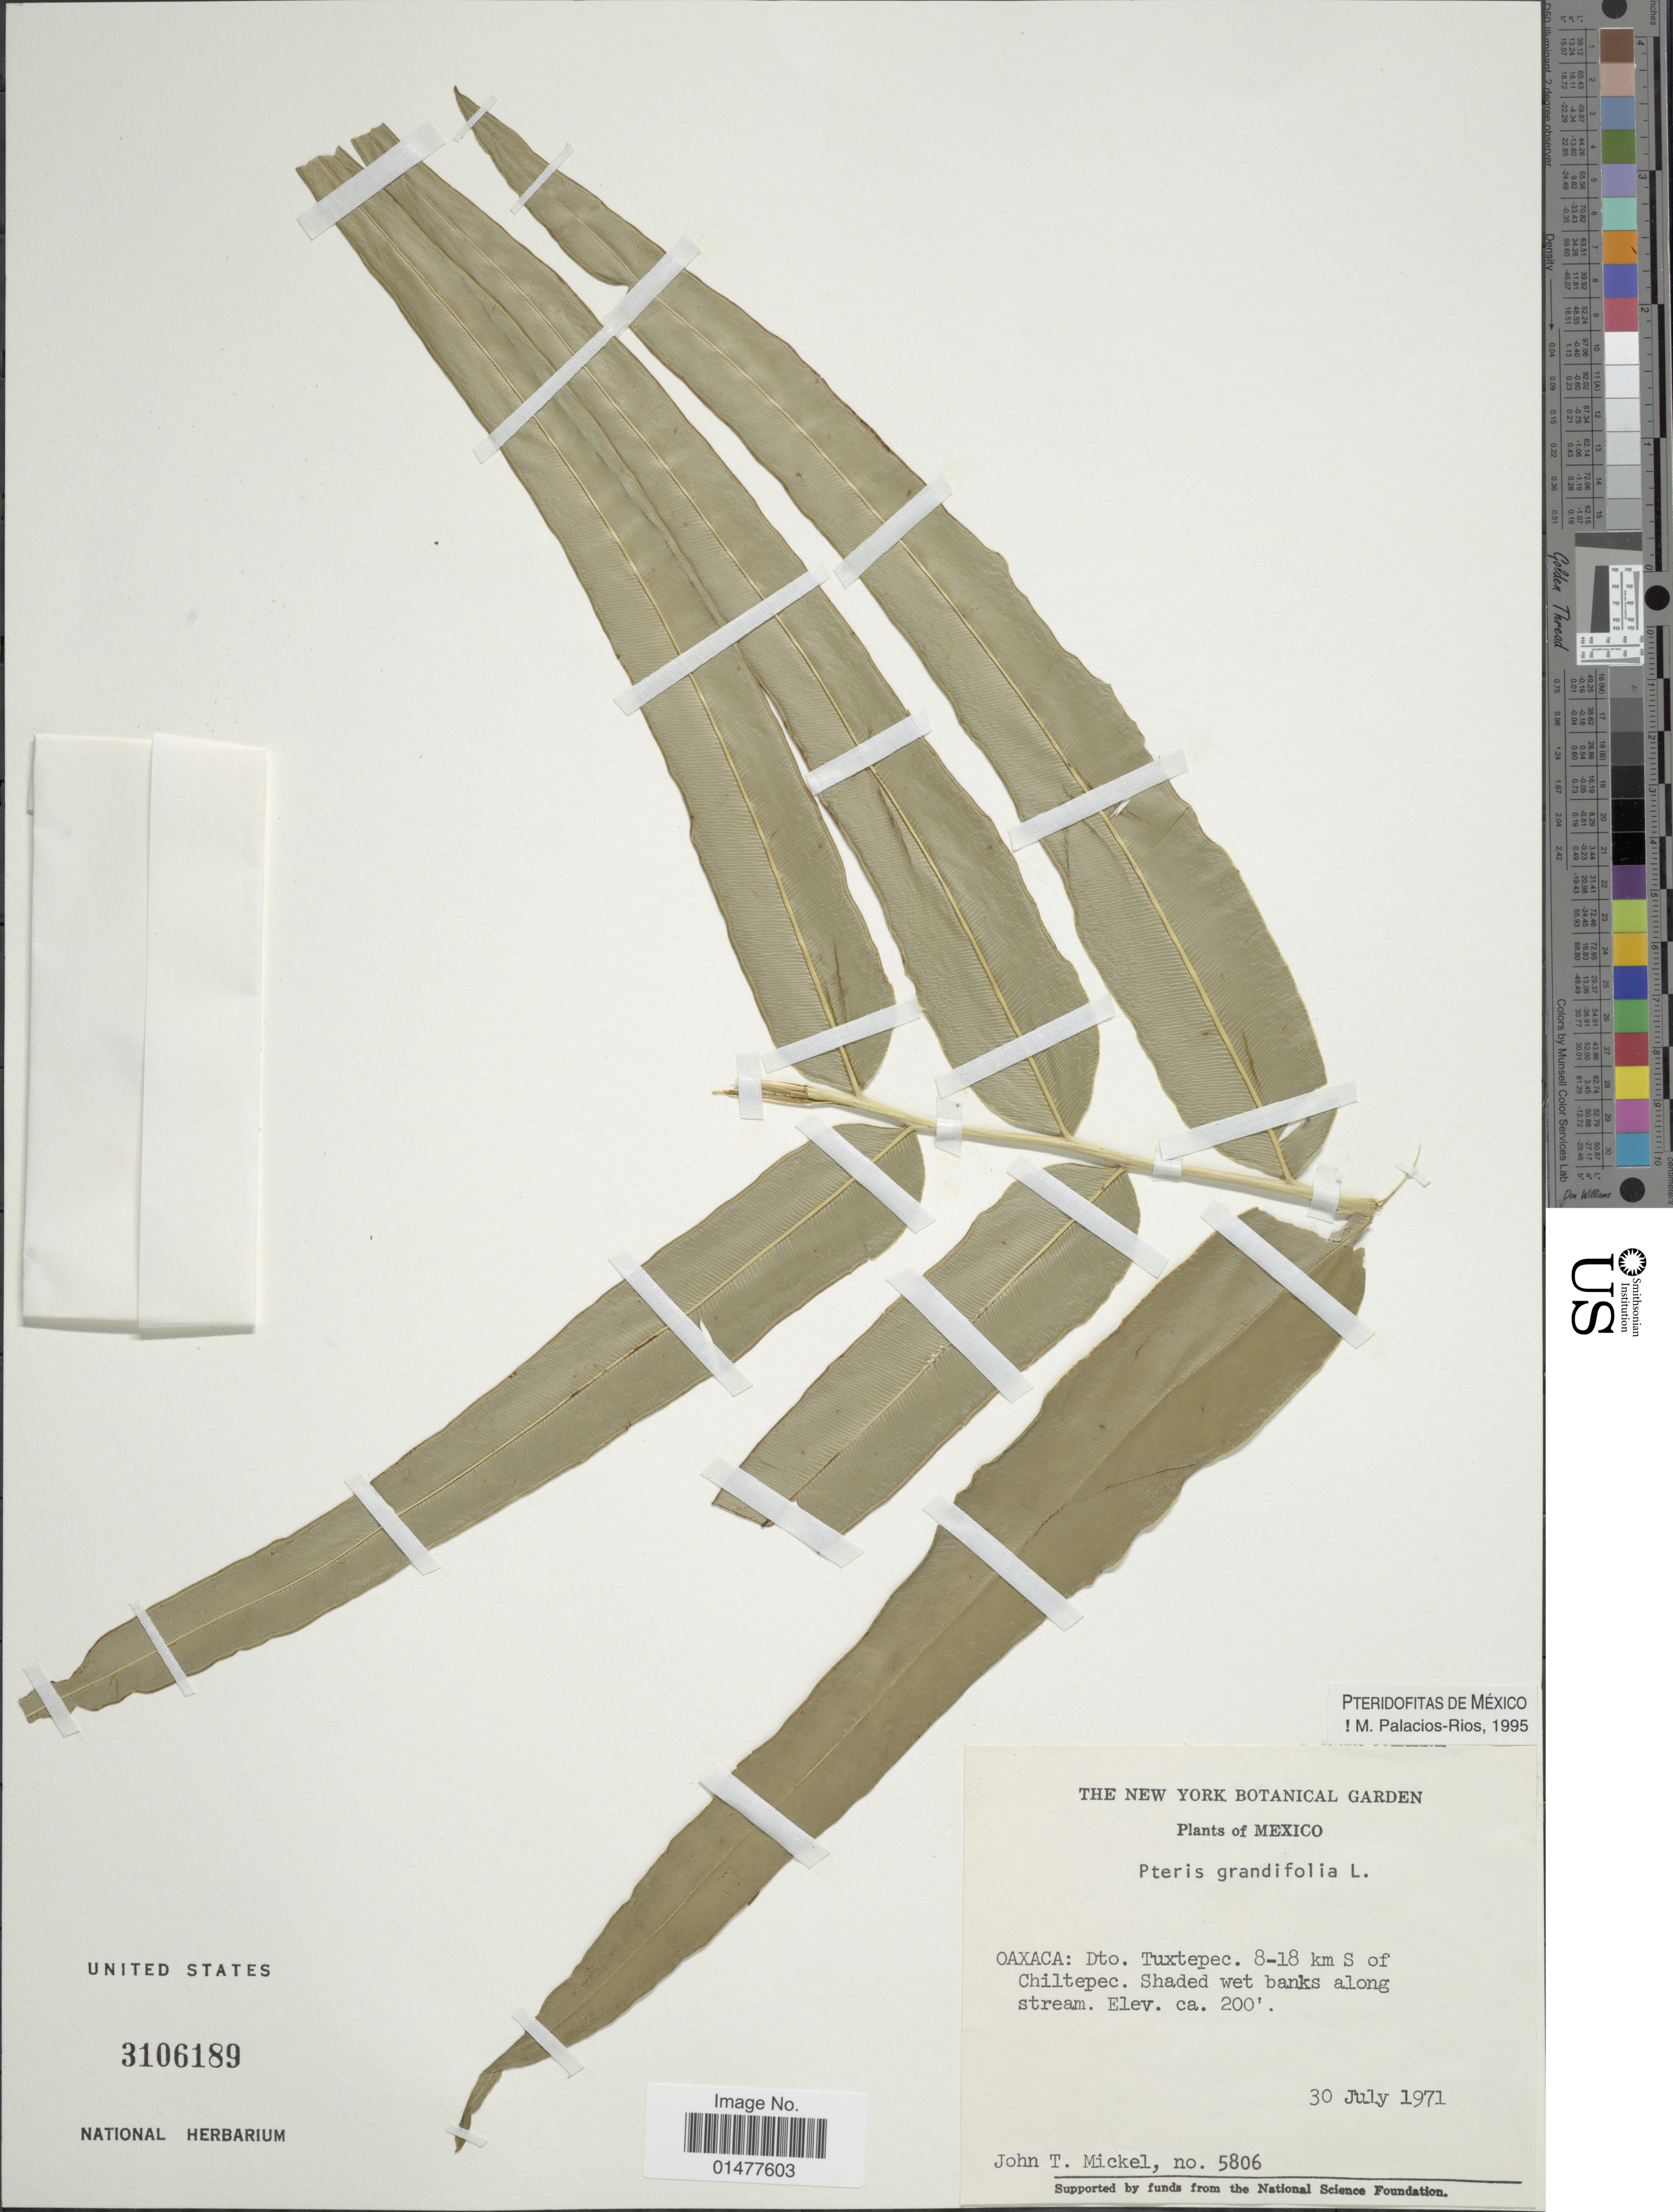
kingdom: Plantae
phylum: Tracheophyta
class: Polypodiopsida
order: Polypodiales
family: Pteridaceae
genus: Pteris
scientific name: Pteris grandifolia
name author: L.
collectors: J. T. Mickel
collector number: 5806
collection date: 1971-07-30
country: Mexico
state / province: Oaxaca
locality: Dto. Tuxtepec, 8-18 km S of Chiltepec.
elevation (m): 61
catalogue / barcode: US 3106189